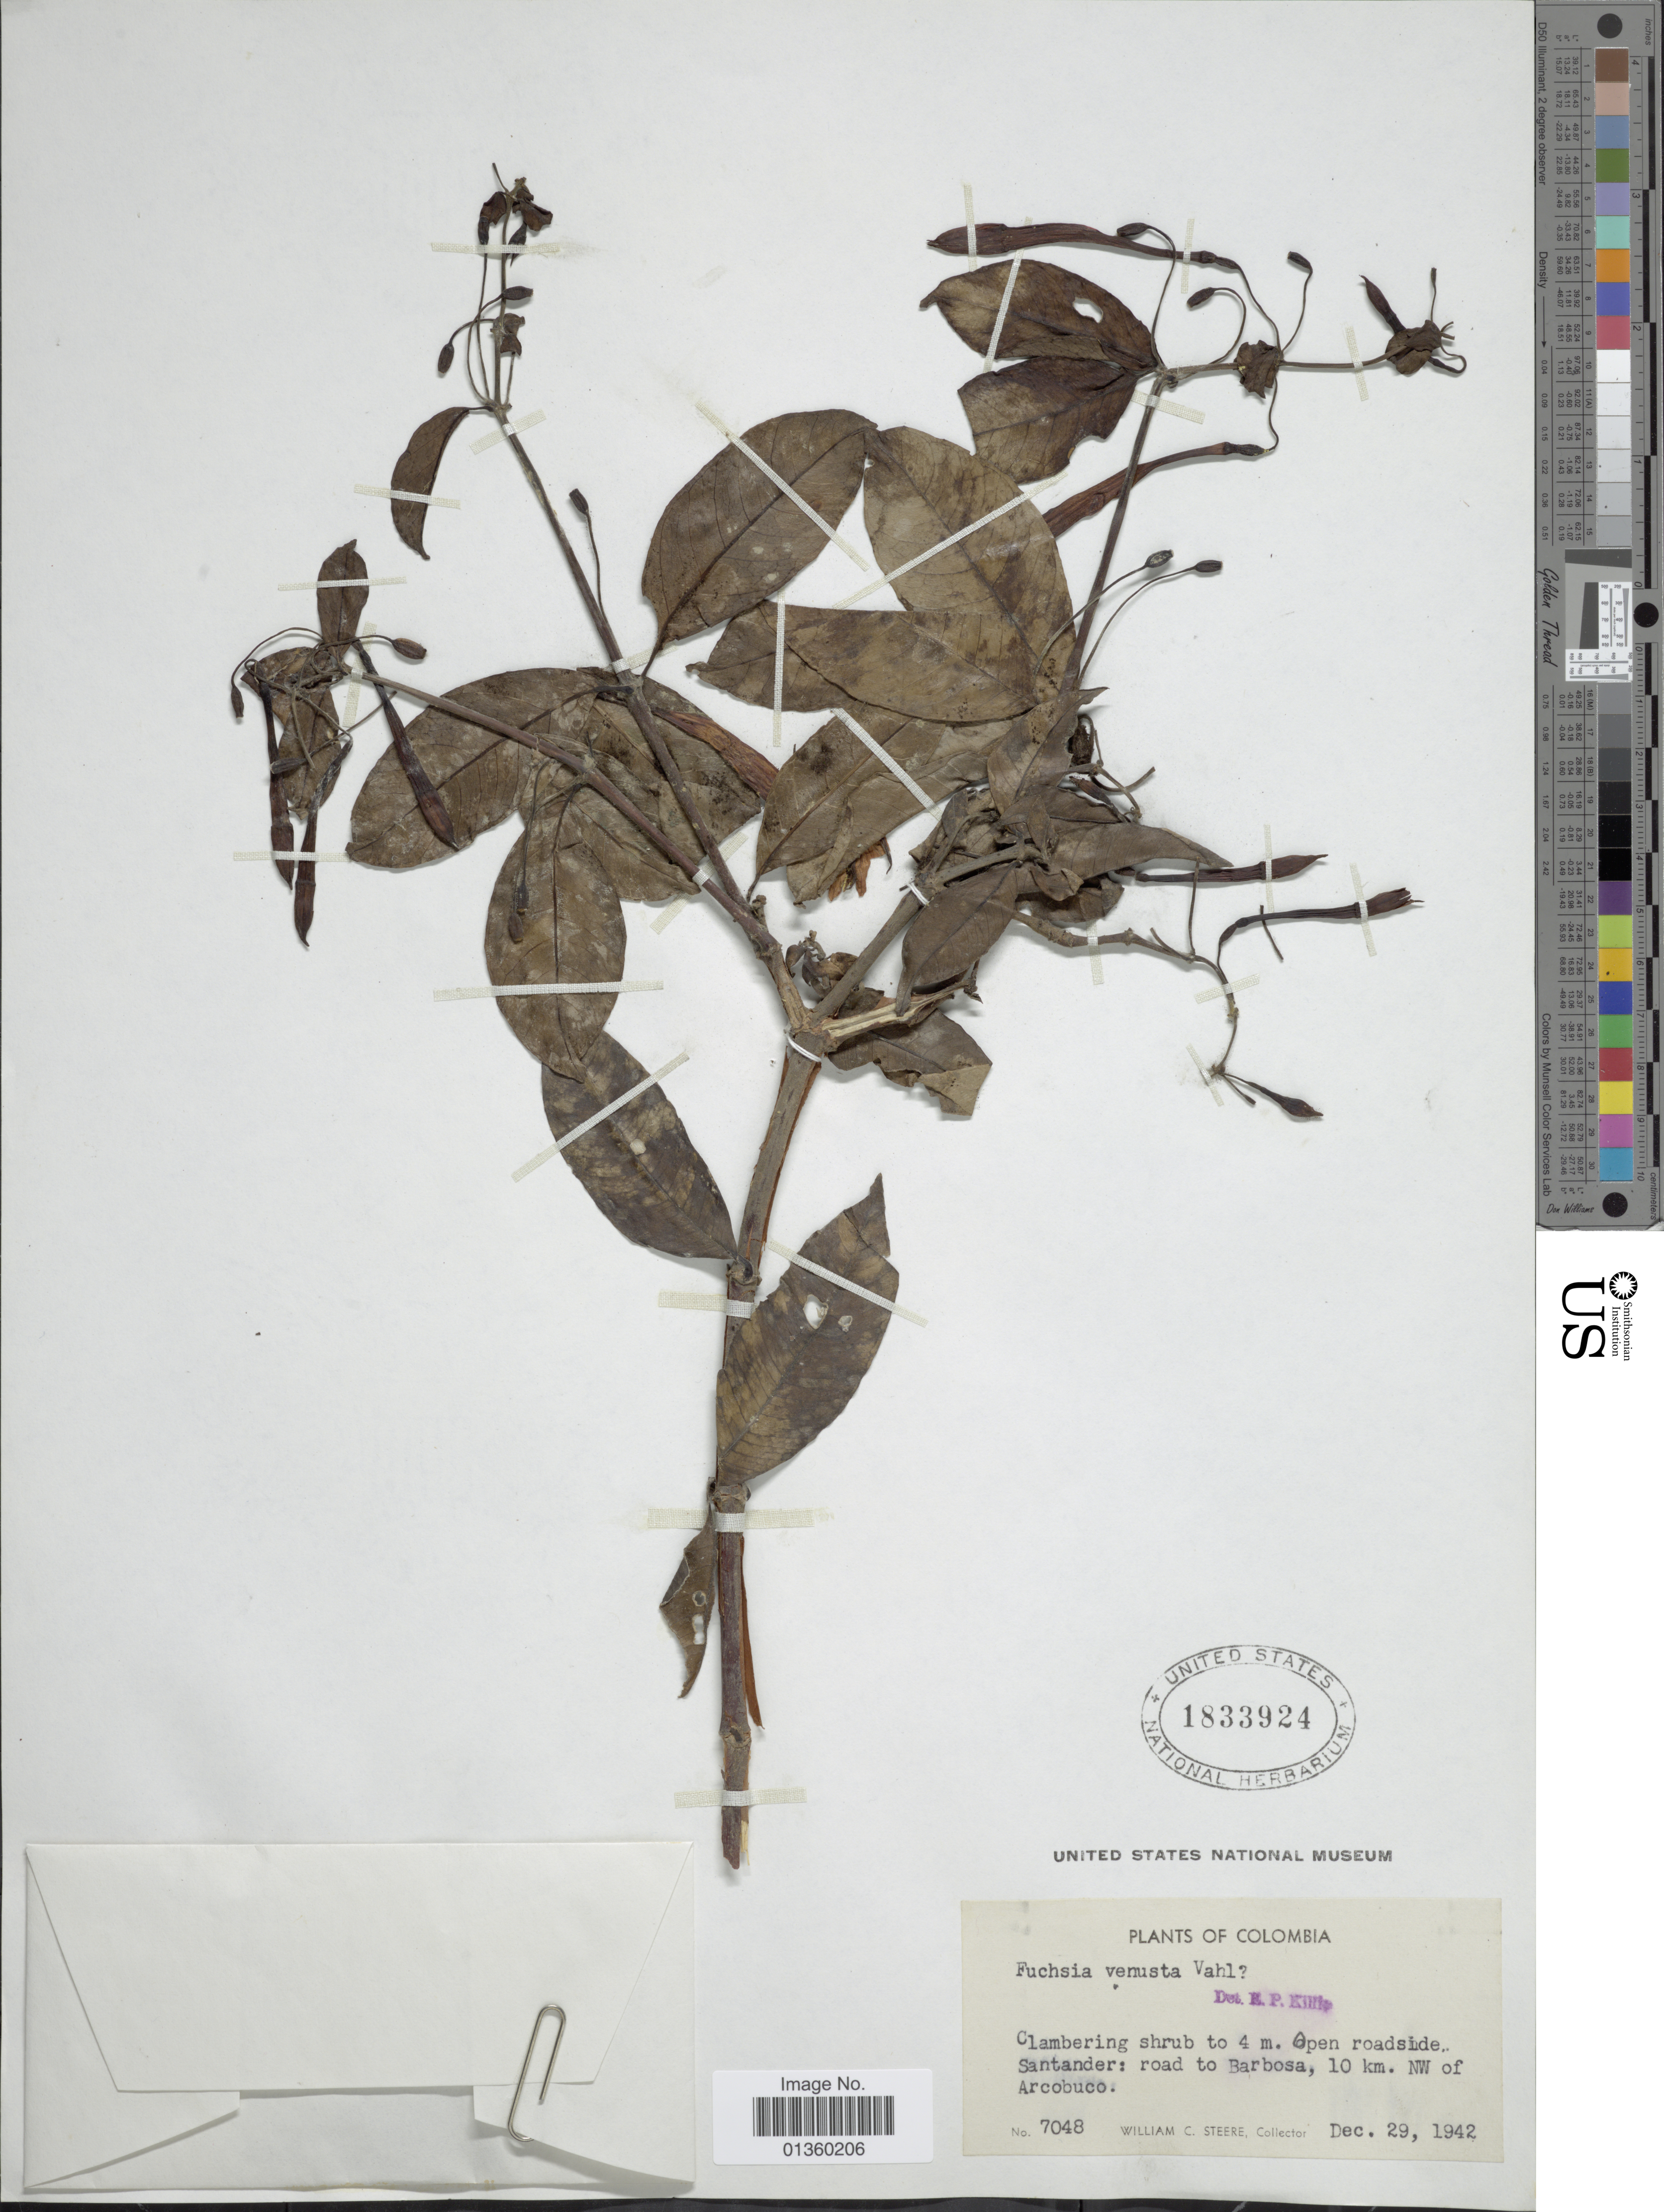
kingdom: Plantae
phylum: Tracheophyta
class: Magnoliopsida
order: Myrtales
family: Onagraceae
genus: Fuchsia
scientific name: Fuchsia venusta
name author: Kunth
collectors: W. C. Steere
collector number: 7048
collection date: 1942-12-29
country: Colombia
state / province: Santander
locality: Road to Barbosa, 10 km. NW of Arcobuco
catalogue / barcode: US 1833924